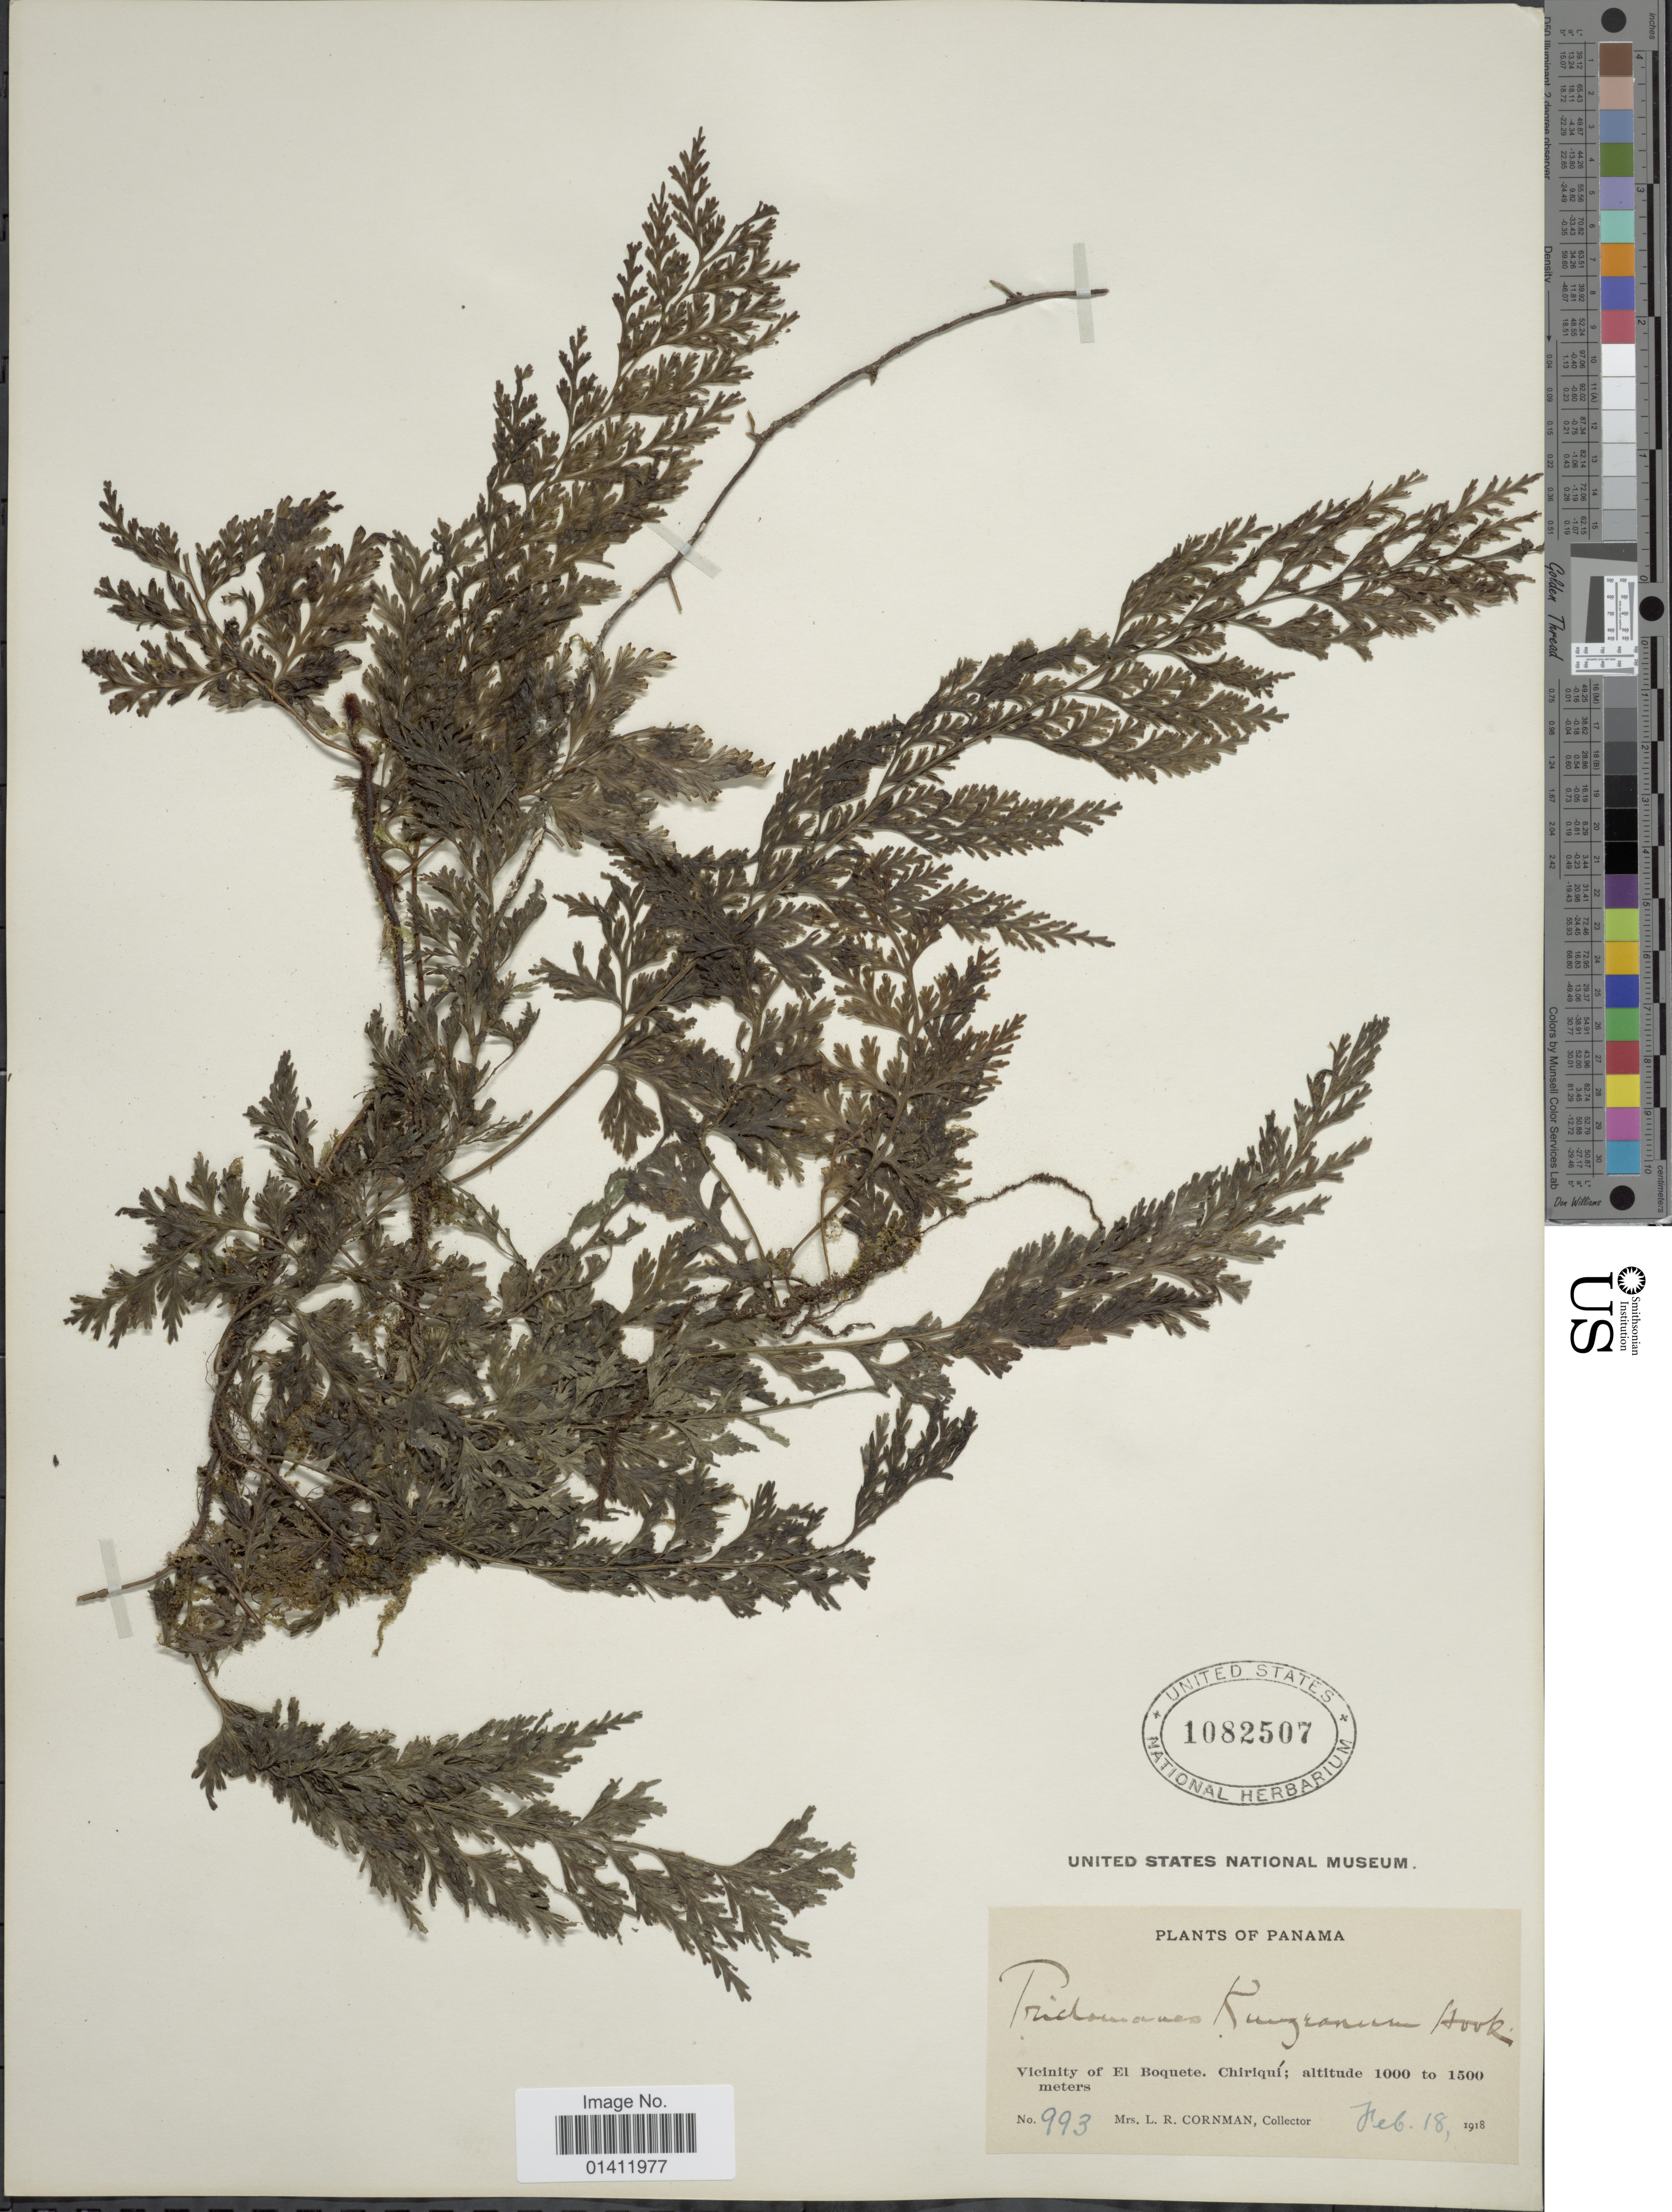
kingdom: Plantae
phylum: Tracheophyta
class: Polypodiopsida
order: Hymenophyllales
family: Hymenophyllaceae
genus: Vandenboschia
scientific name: Vandenboschia radicans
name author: (Sw.) Copel.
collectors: L. Cornman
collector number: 993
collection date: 1918-02-18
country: Panama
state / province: Chiriqui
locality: Vicinity of El Boquete.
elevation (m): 1000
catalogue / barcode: US 1082507